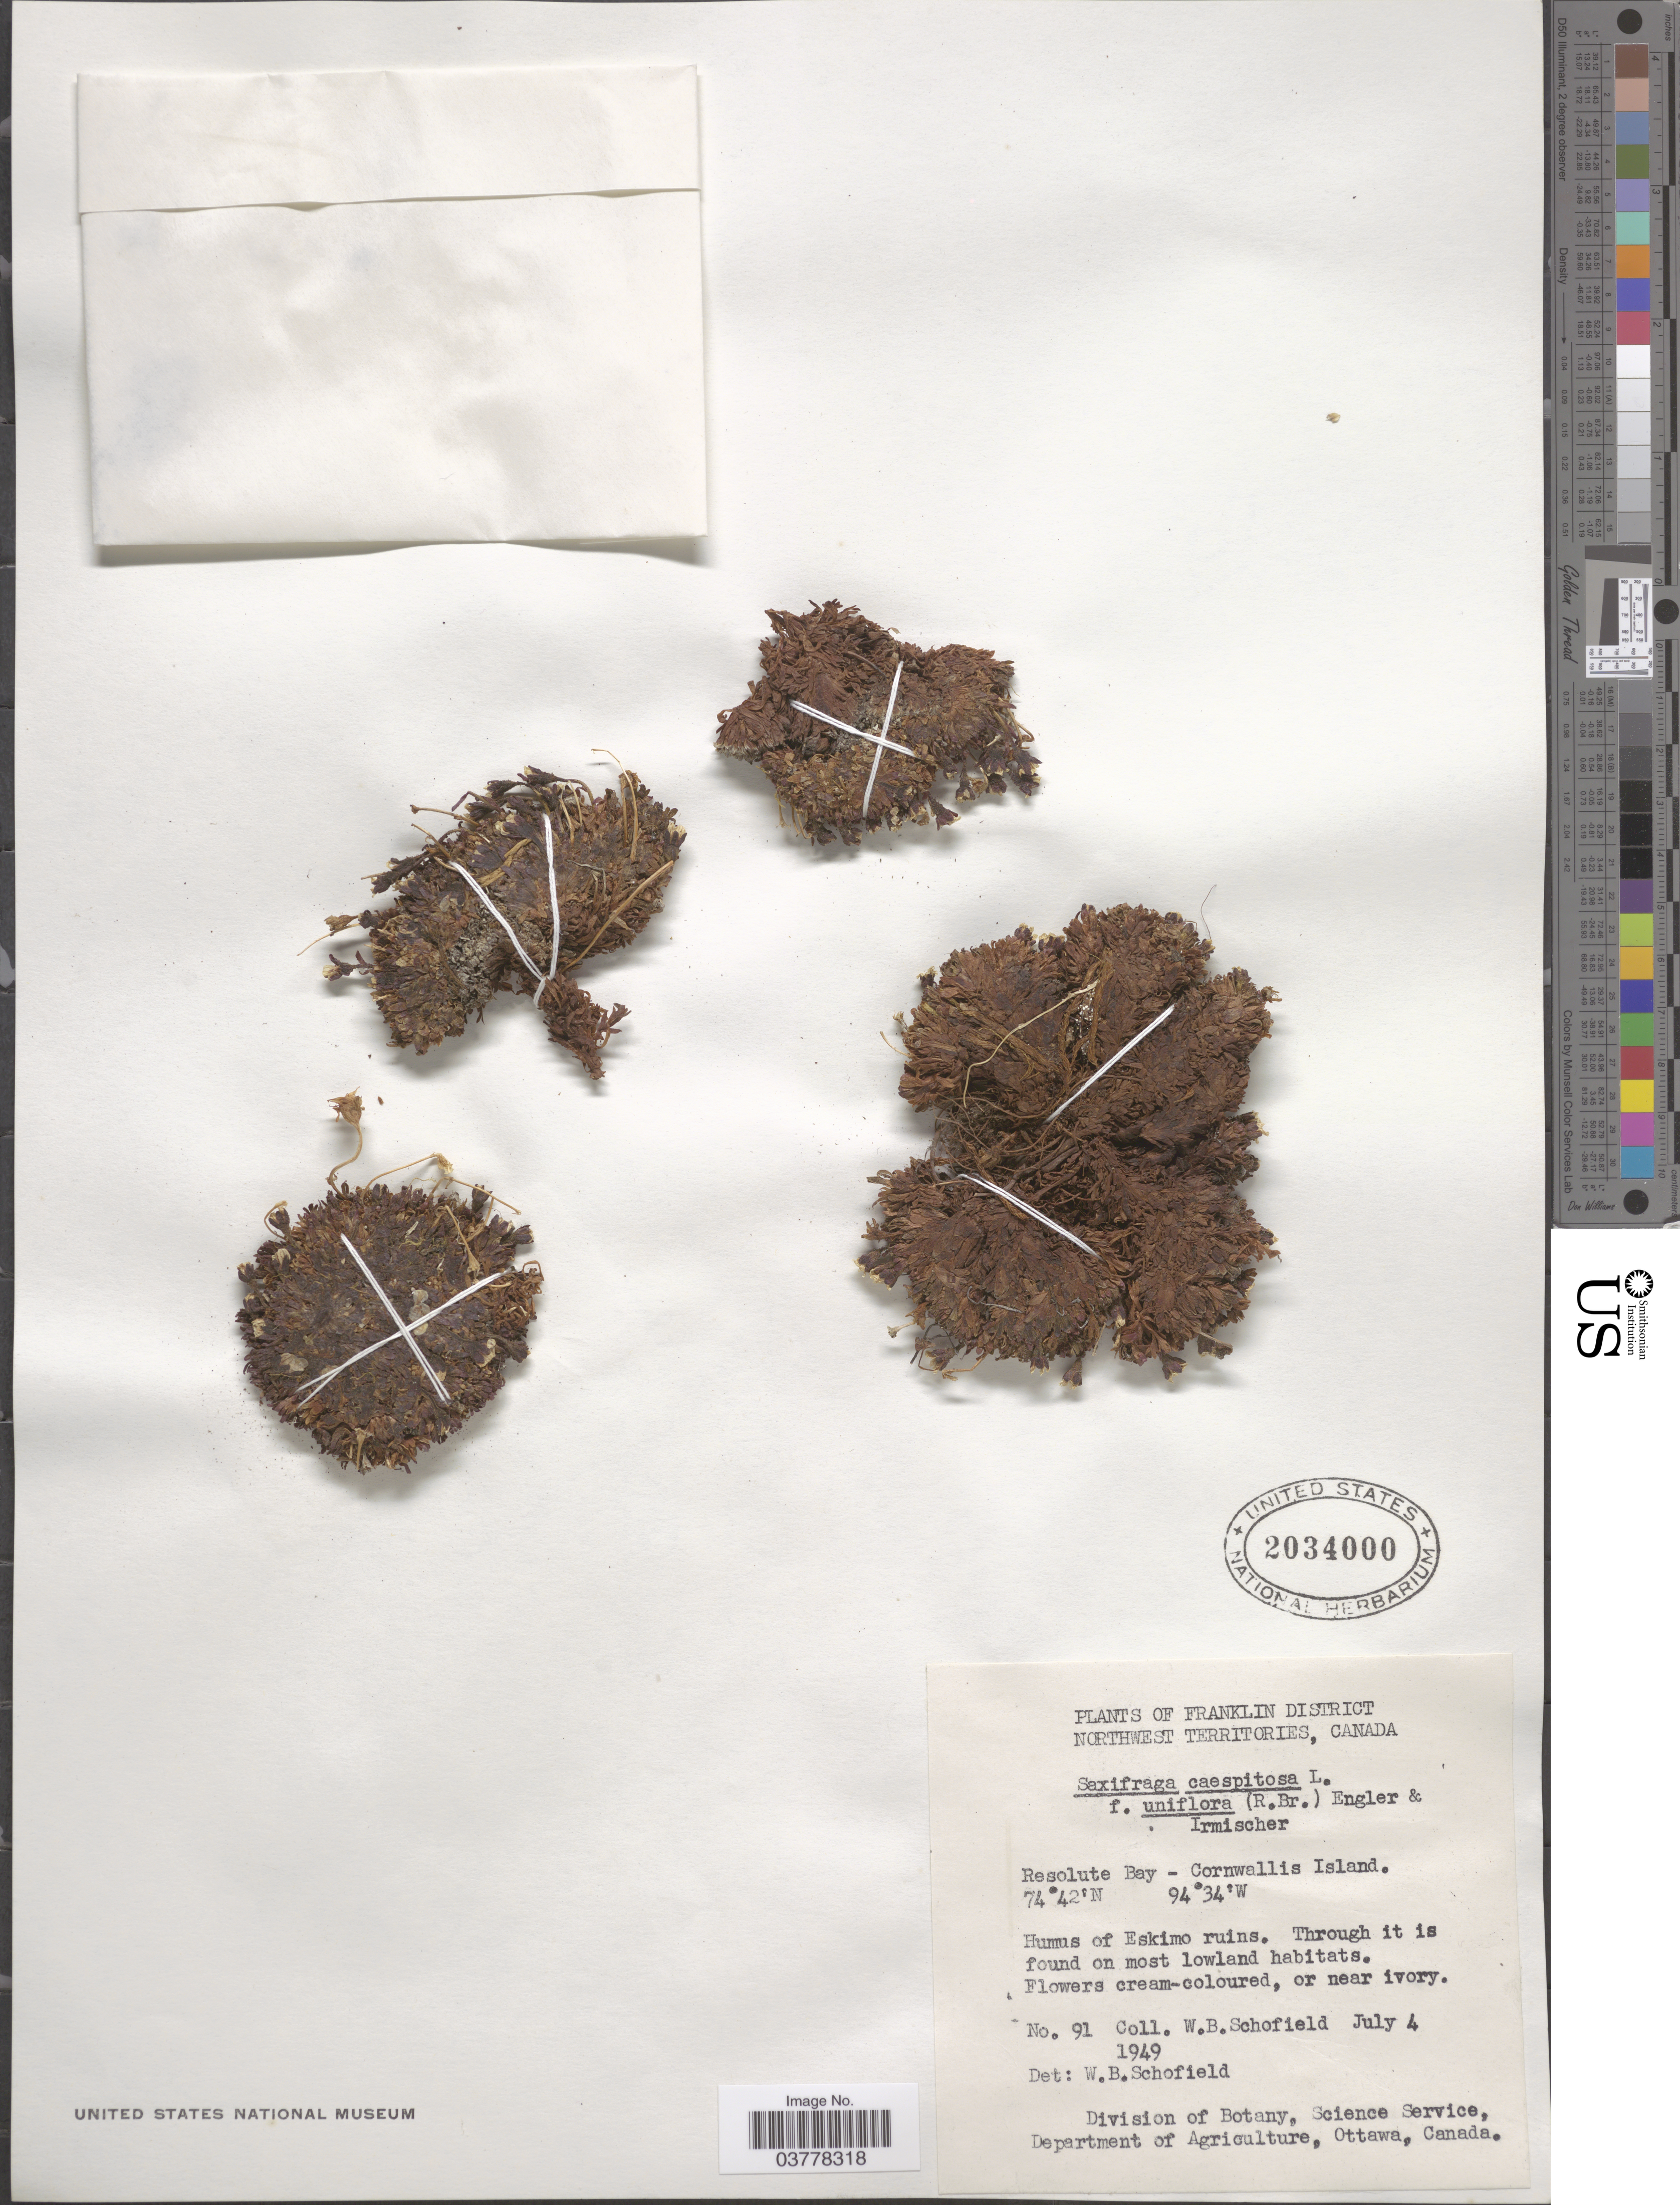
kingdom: Plantae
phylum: Tracheophyta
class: Magnoliopsida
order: Saxifragales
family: Saxifragaceae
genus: Saxifraga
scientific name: Saxifraga caespitosa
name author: L.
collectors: W. Schofield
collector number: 91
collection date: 1949-07-04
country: Canada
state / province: Northwest Territories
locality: Franklin District. Resolute Bay - Cornwallis Island.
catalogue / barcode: US 2034000